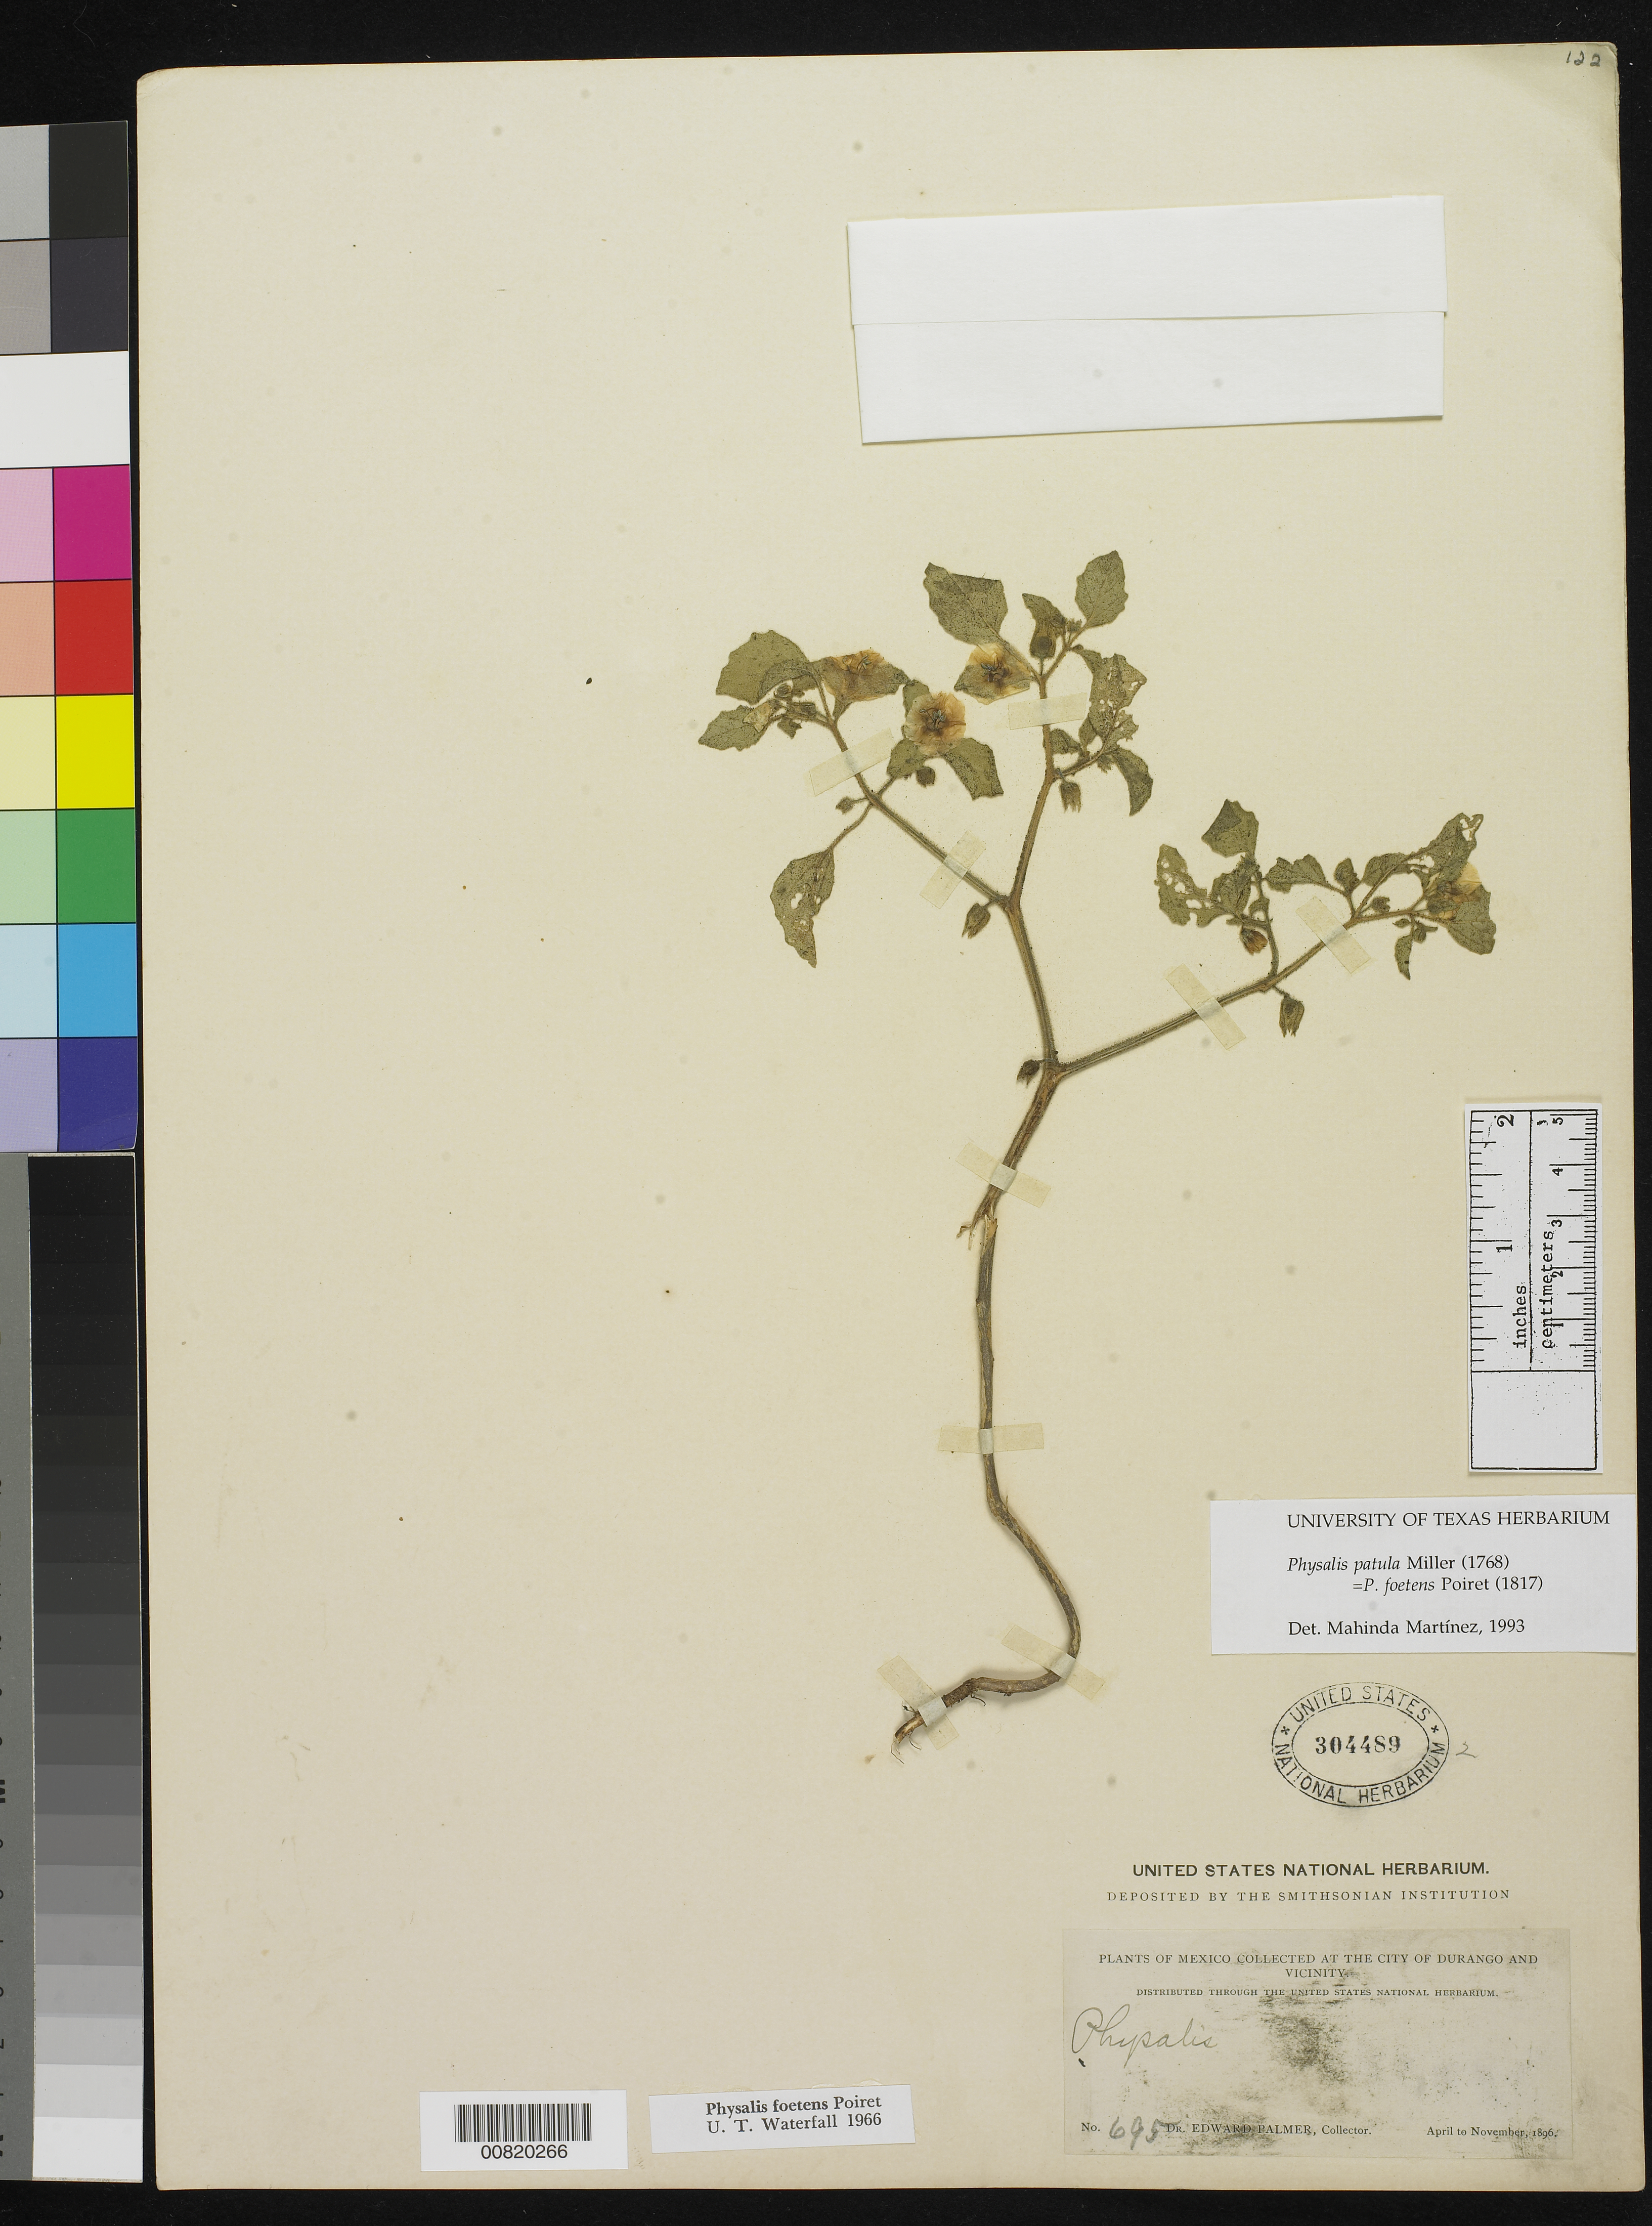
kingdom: Plantae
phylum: Tracheophyta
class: Magnoliopsida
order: Solanales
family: Solanaceae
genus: Physalis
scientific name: Physalis patula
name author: Mill.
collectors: E. Palmer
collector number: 695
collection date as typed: Apr 1896 to -- Nov 1896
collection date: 1896-04/1896-11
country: Mexico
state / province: Durango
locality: City of Durango and vicinity.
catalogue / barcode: US 304489